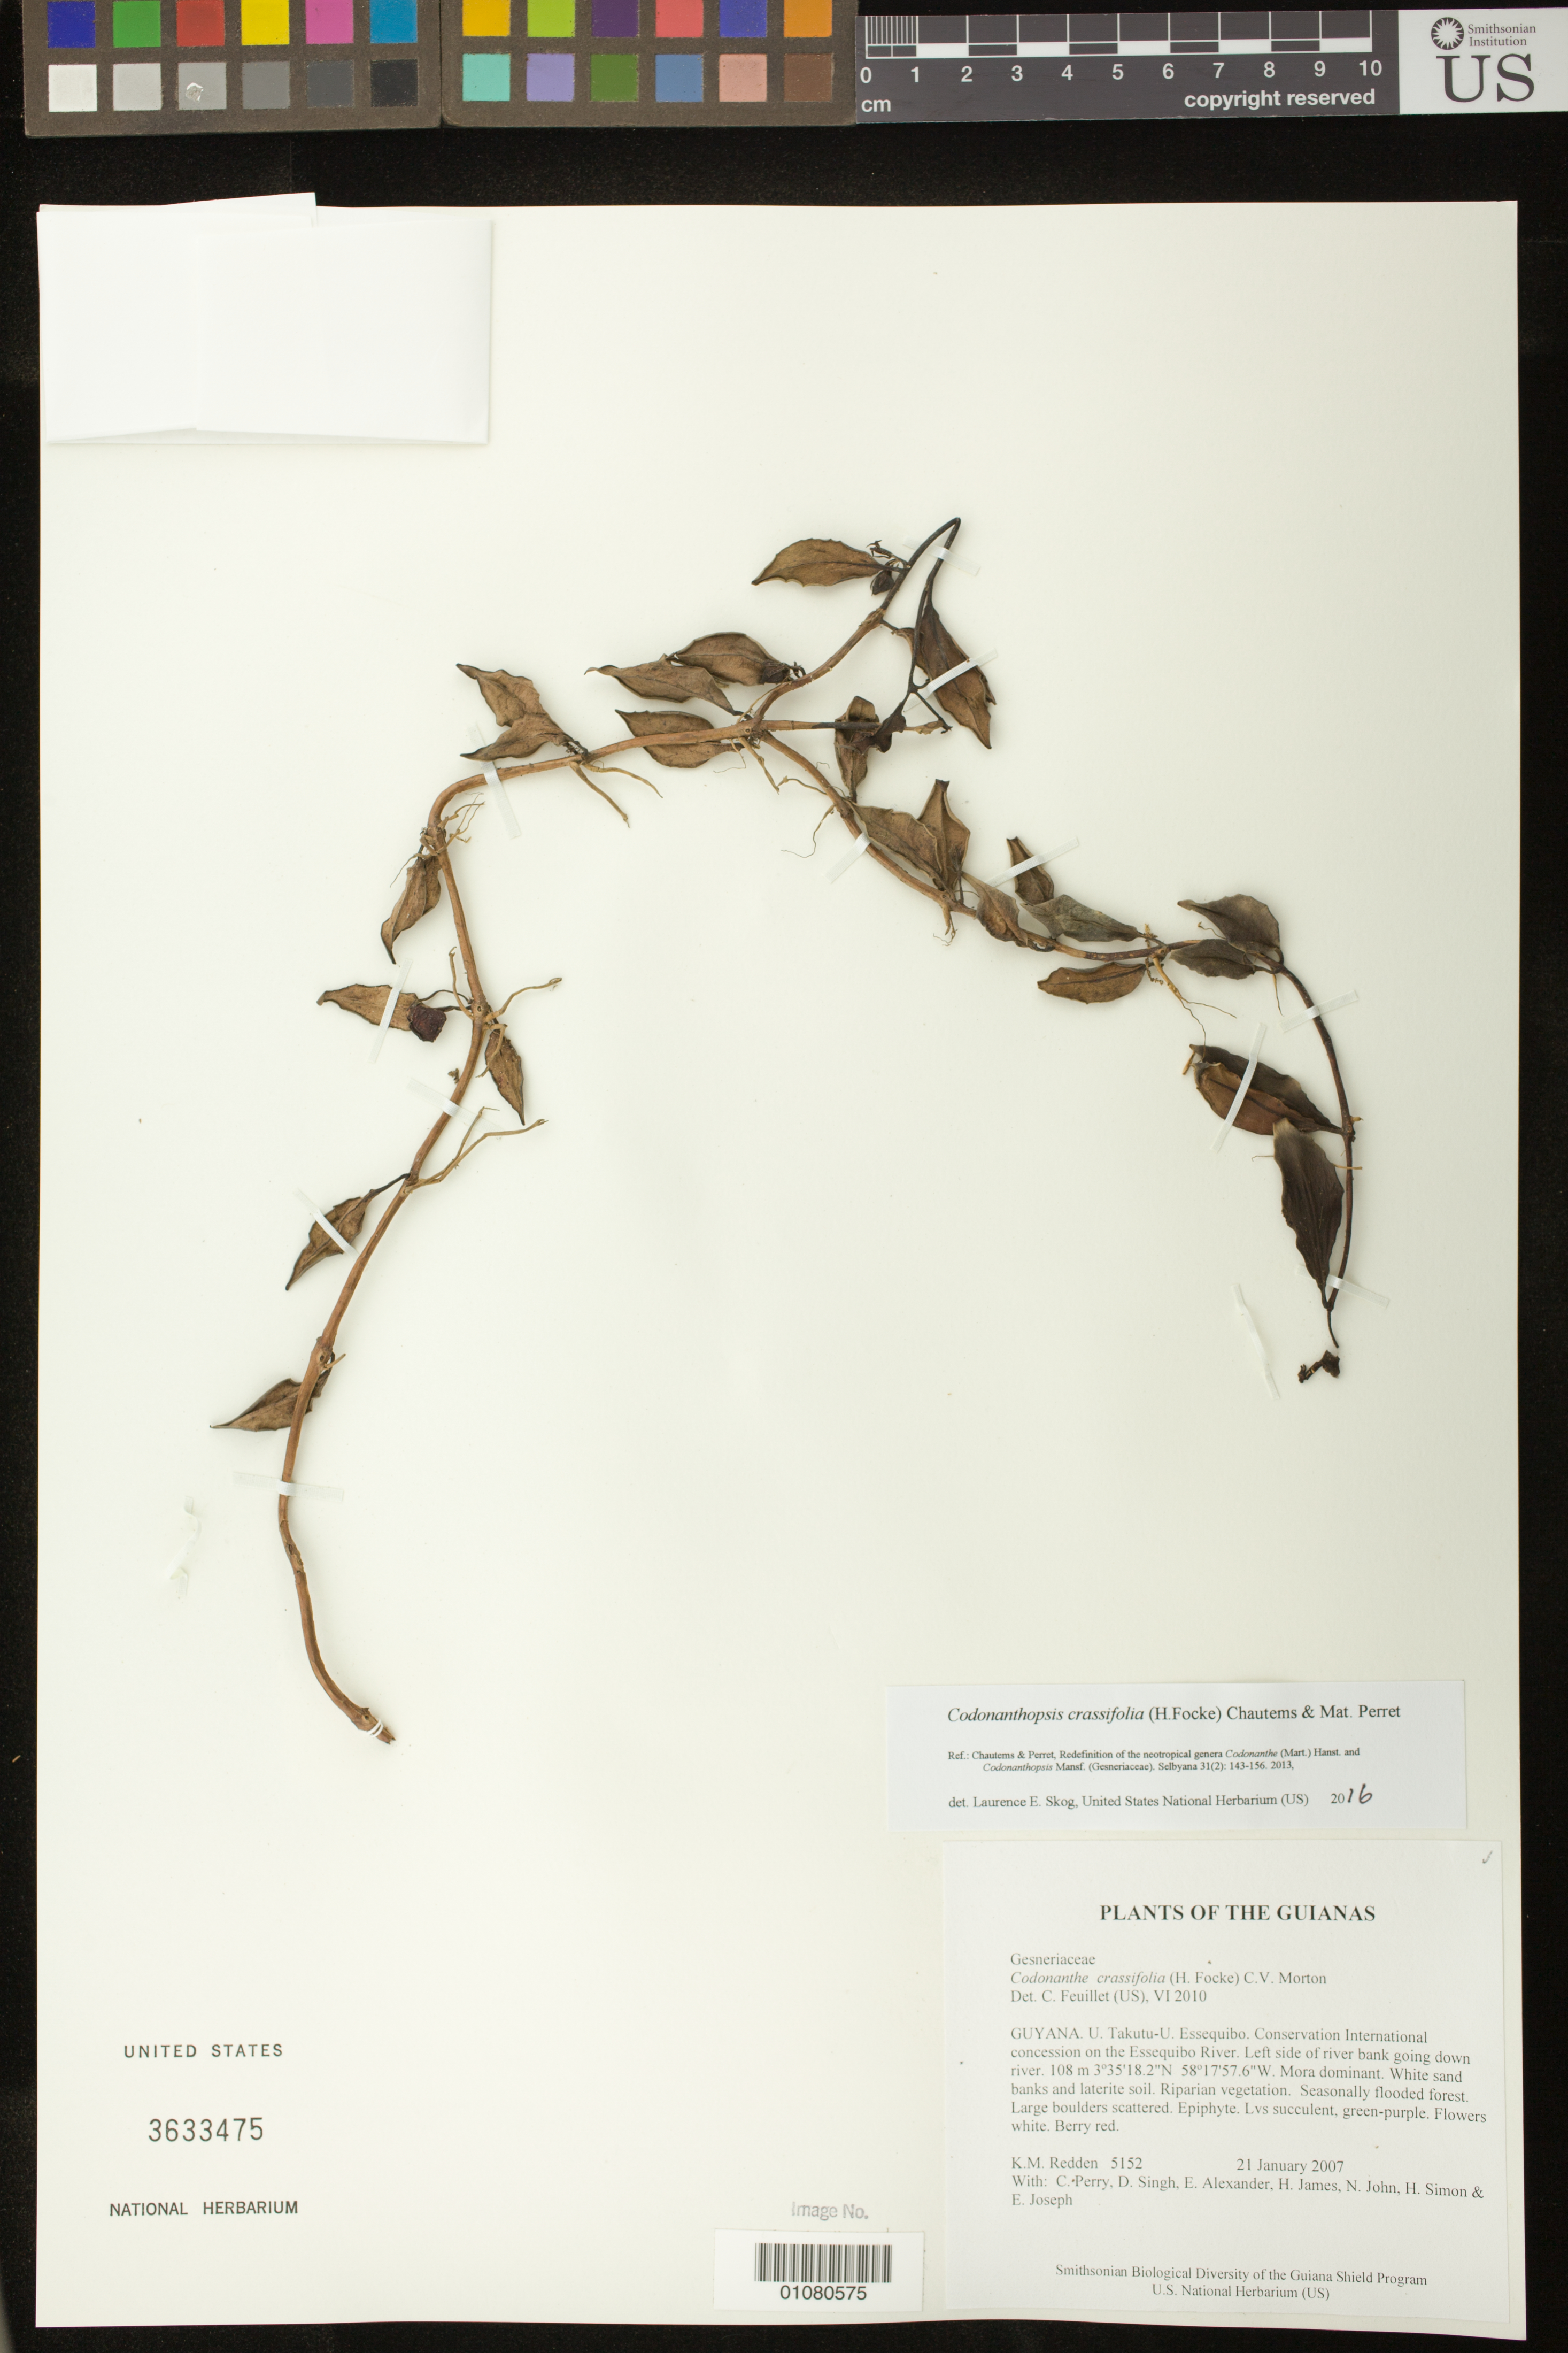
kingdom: Plantae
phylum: Tracheophyta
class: Magnoliopsida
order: Lamiales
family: Gesneriaceae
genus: Codonanthopsis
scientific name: Codonanthopsis crassifolia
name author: (H. Focke) Chautems & Mat.Perret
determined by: Skog, Laurence E.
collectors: K. M. Redden, C. Perry, D. Singh, E. Alexander, H. James, N. John, H. Simon & E. Joseph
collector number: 5152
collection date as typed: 21 Jan 2007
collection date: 2007-01-21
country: Guyana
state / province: U. Takutu-U. Essequibo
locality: Conservation International concession on the Essequibo River. Left side of river bank going down river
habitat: Mora dominant. White sand banks and laterite soil. Riparian vegetation. Seasonally flooded forest. Large boulders scattered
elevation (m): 108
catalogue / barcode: US 3633475